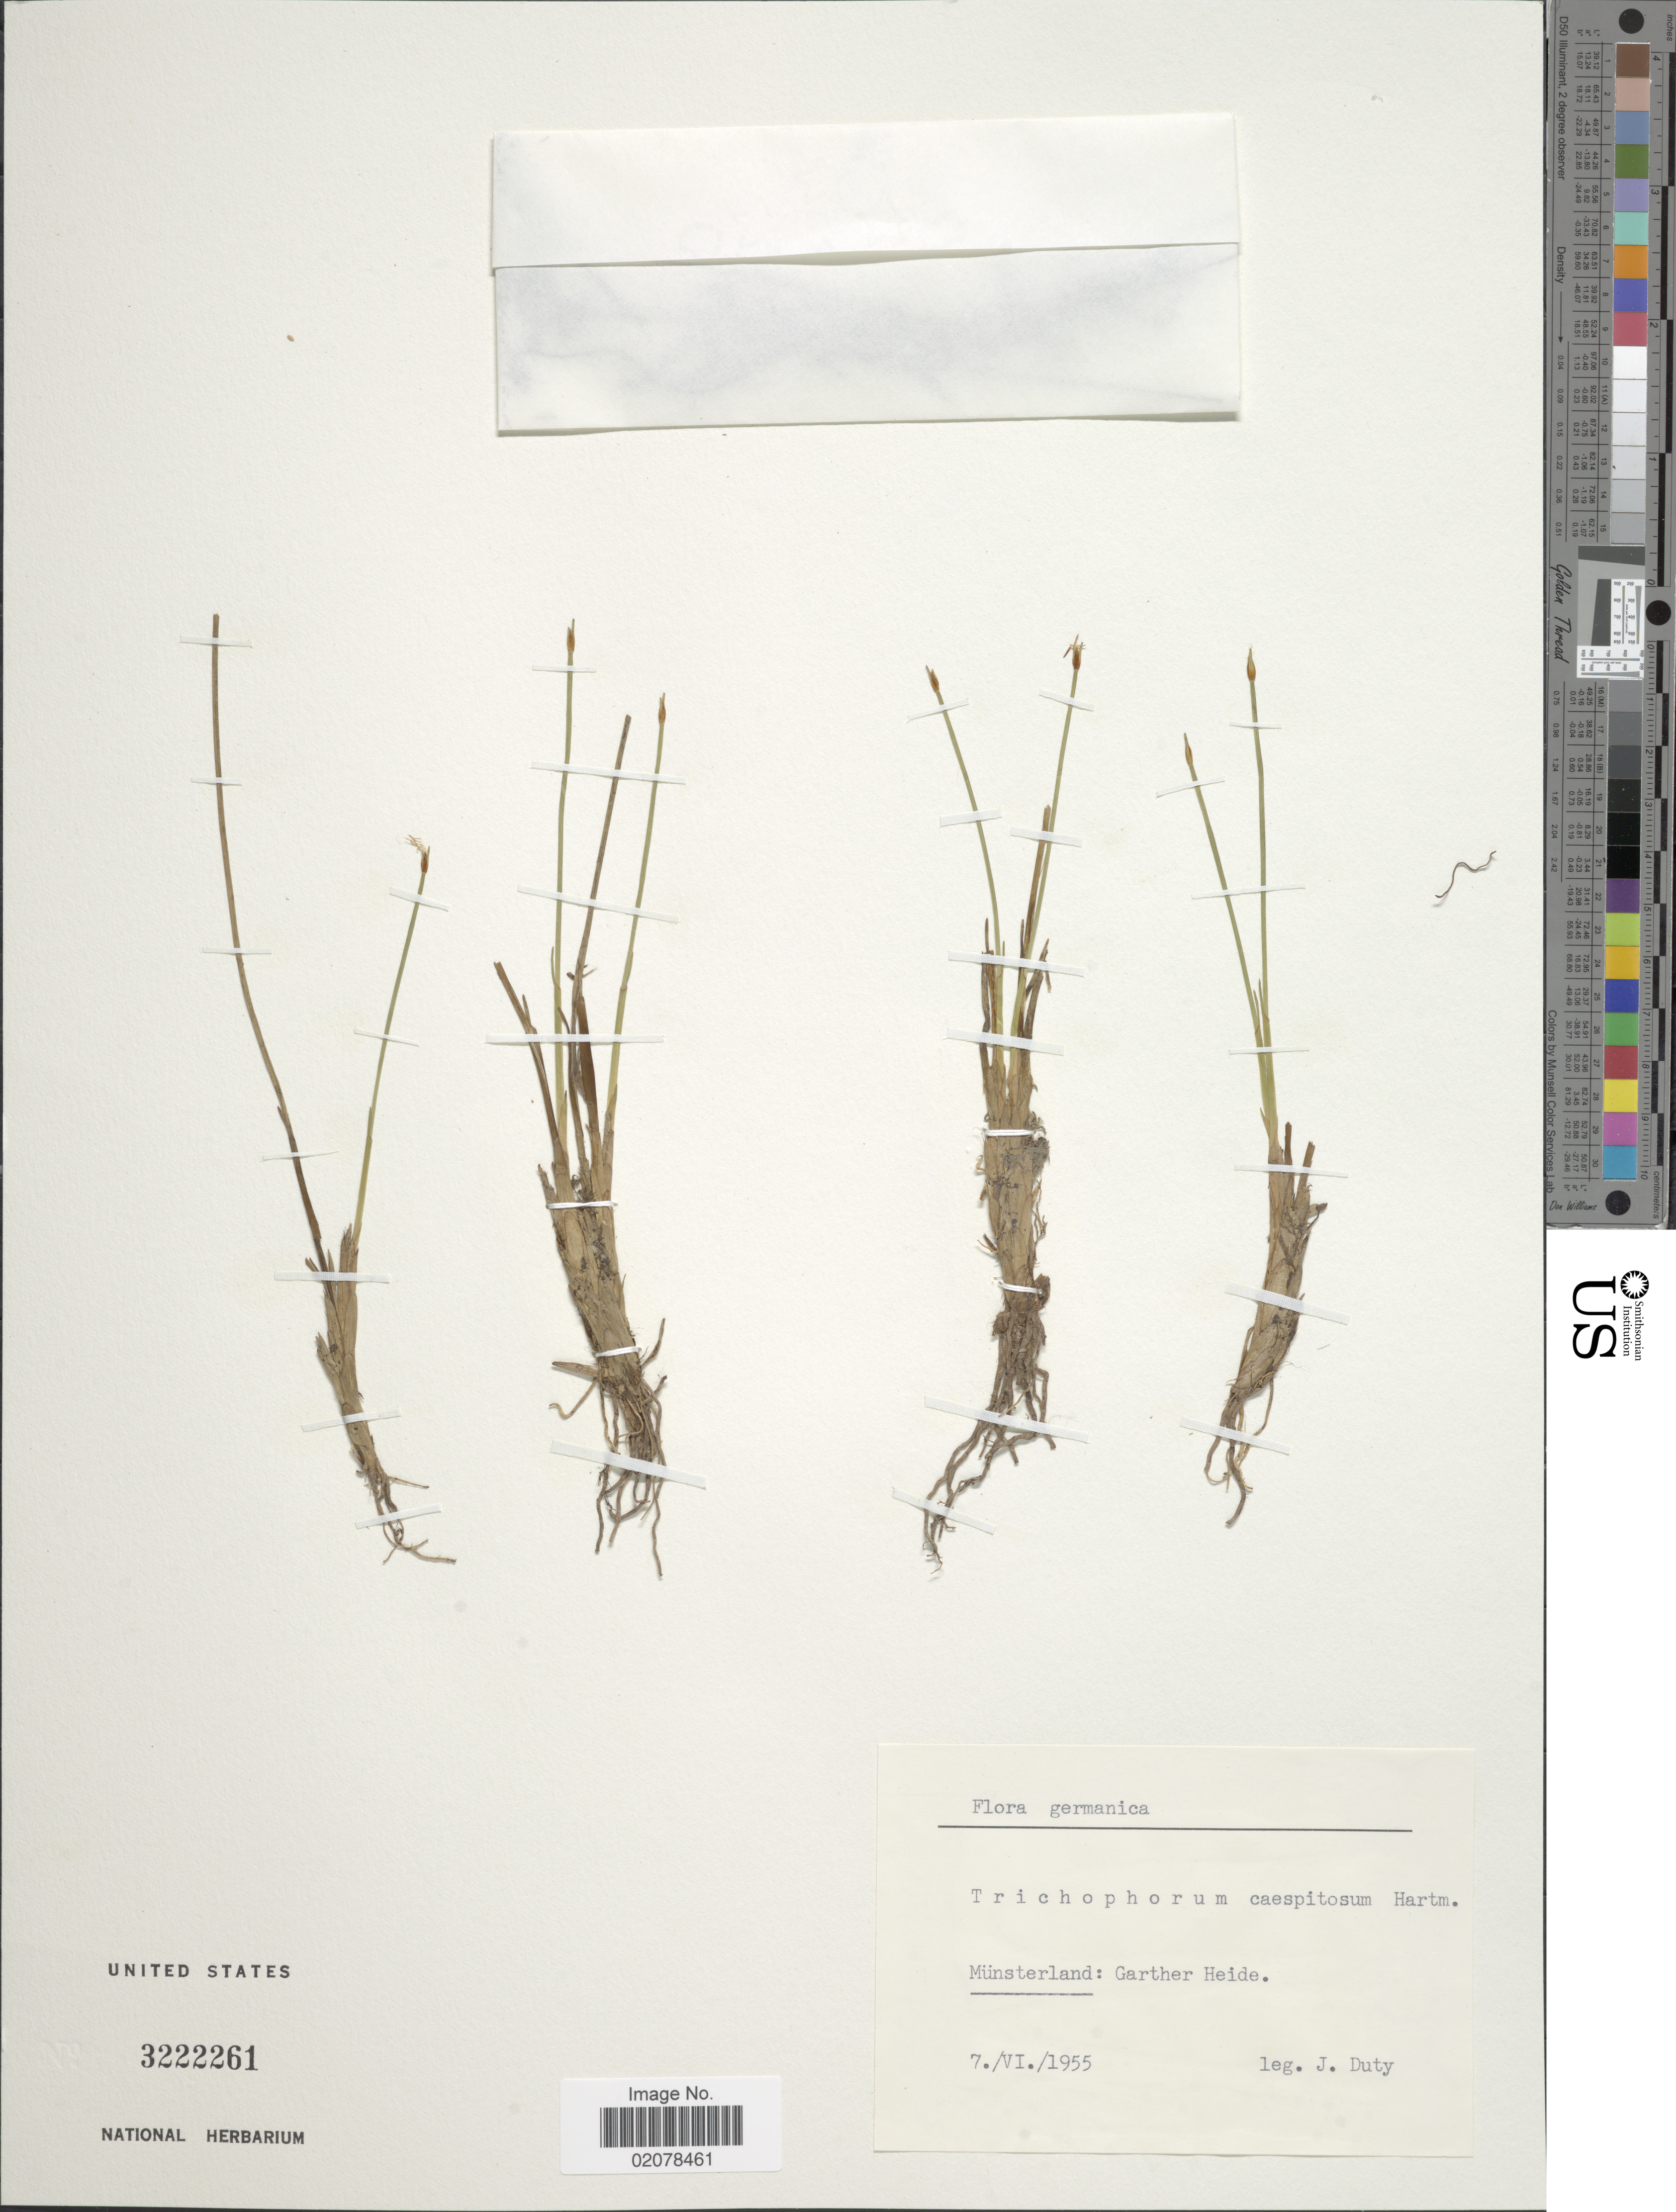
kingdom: Plantae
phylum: Tracheophyta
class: Liliopsida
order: Poales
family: Cyperaceae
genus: Trichophorum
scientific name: Trichophorum cespitosum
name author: (L.) Hartm.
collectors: J. Duty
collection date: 1955-06-07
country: Germany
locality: Münsterland: Garther Heide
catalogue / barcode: US 3222261